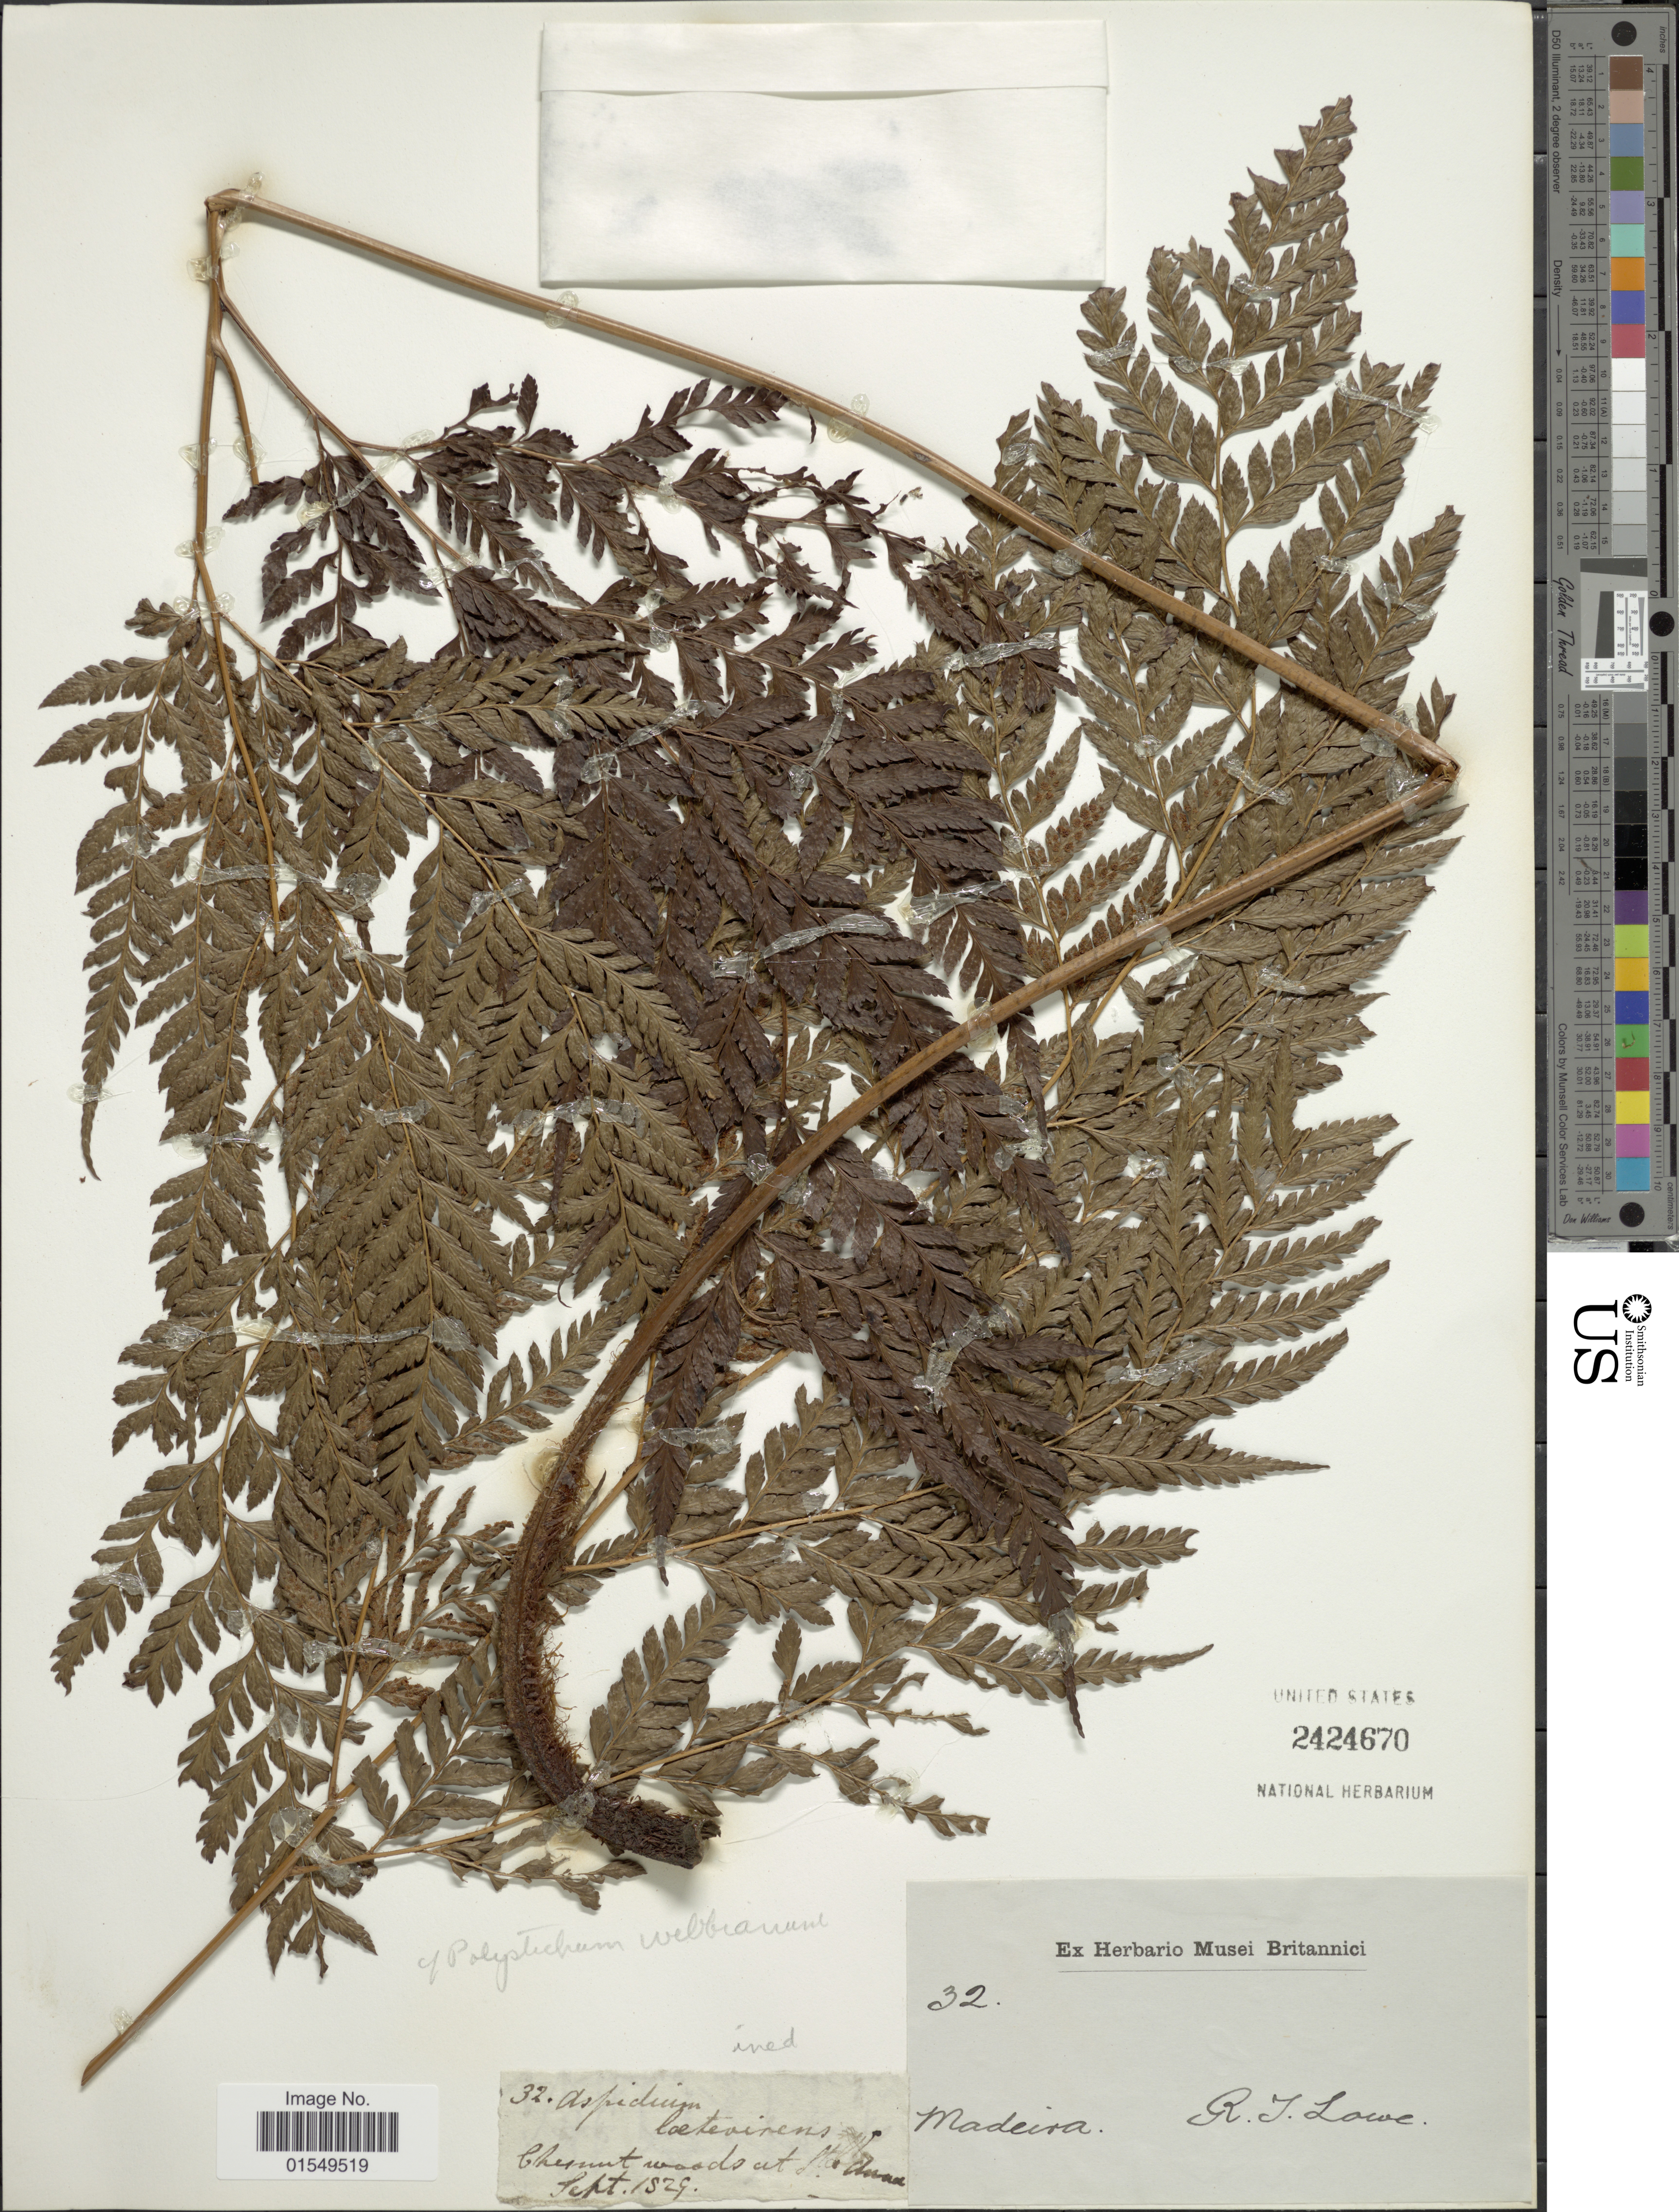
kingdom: Plantae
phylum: Tracheophyta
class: Polypodiopsida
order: Polypodiales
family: Dryopteridaceae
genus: Arachniodes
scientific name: Arachniodes webbiana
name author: (A. Braun) Schelpe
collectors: R. T. Lowe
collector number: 32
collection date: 1829-09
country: Portugal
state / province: Madeira (Aut. Reg.)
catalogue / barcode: US 2424670